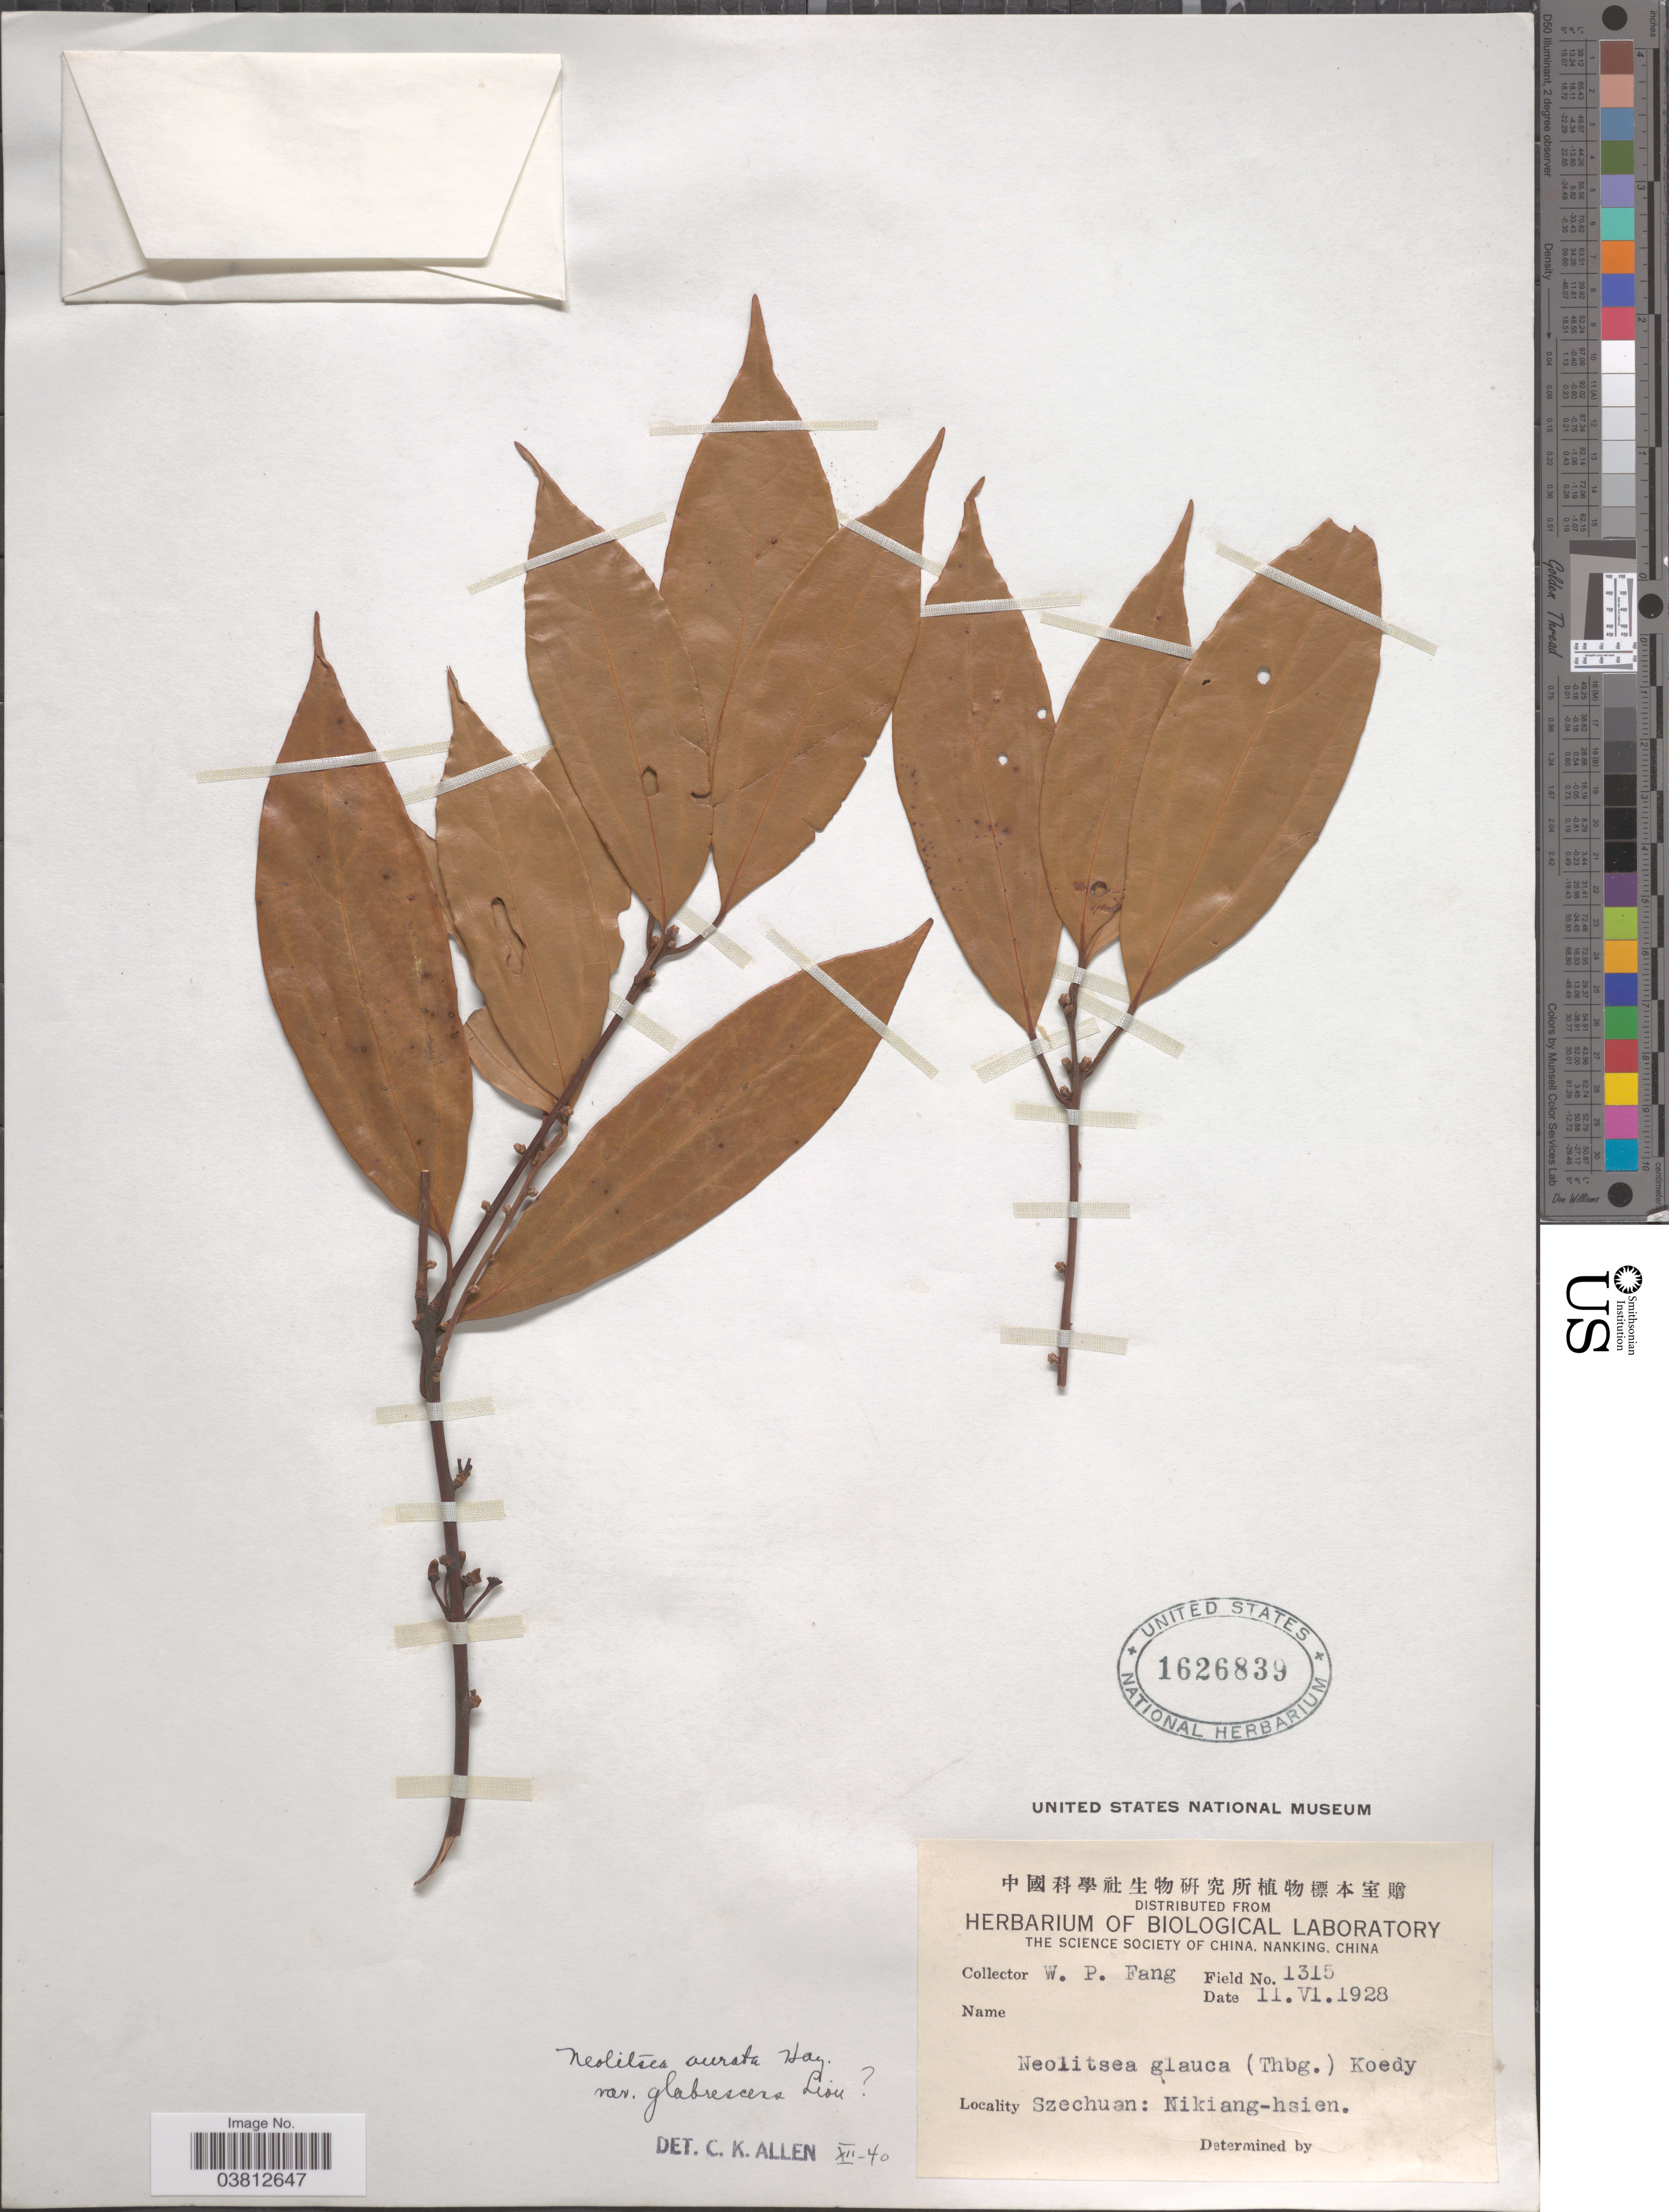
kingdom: Plantae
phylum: Tracheophyta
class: Magnoliopsida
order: Laurales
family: Lauraceae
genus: Neolitsea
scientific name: Neolitsea aurata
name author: (Hayata) Koidz.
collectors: W. P. Fang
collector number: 1315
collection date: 1928-06-11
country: China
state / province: Sichuan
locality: Szechuan: Nikiang-hsien.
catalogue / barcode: US 1626839